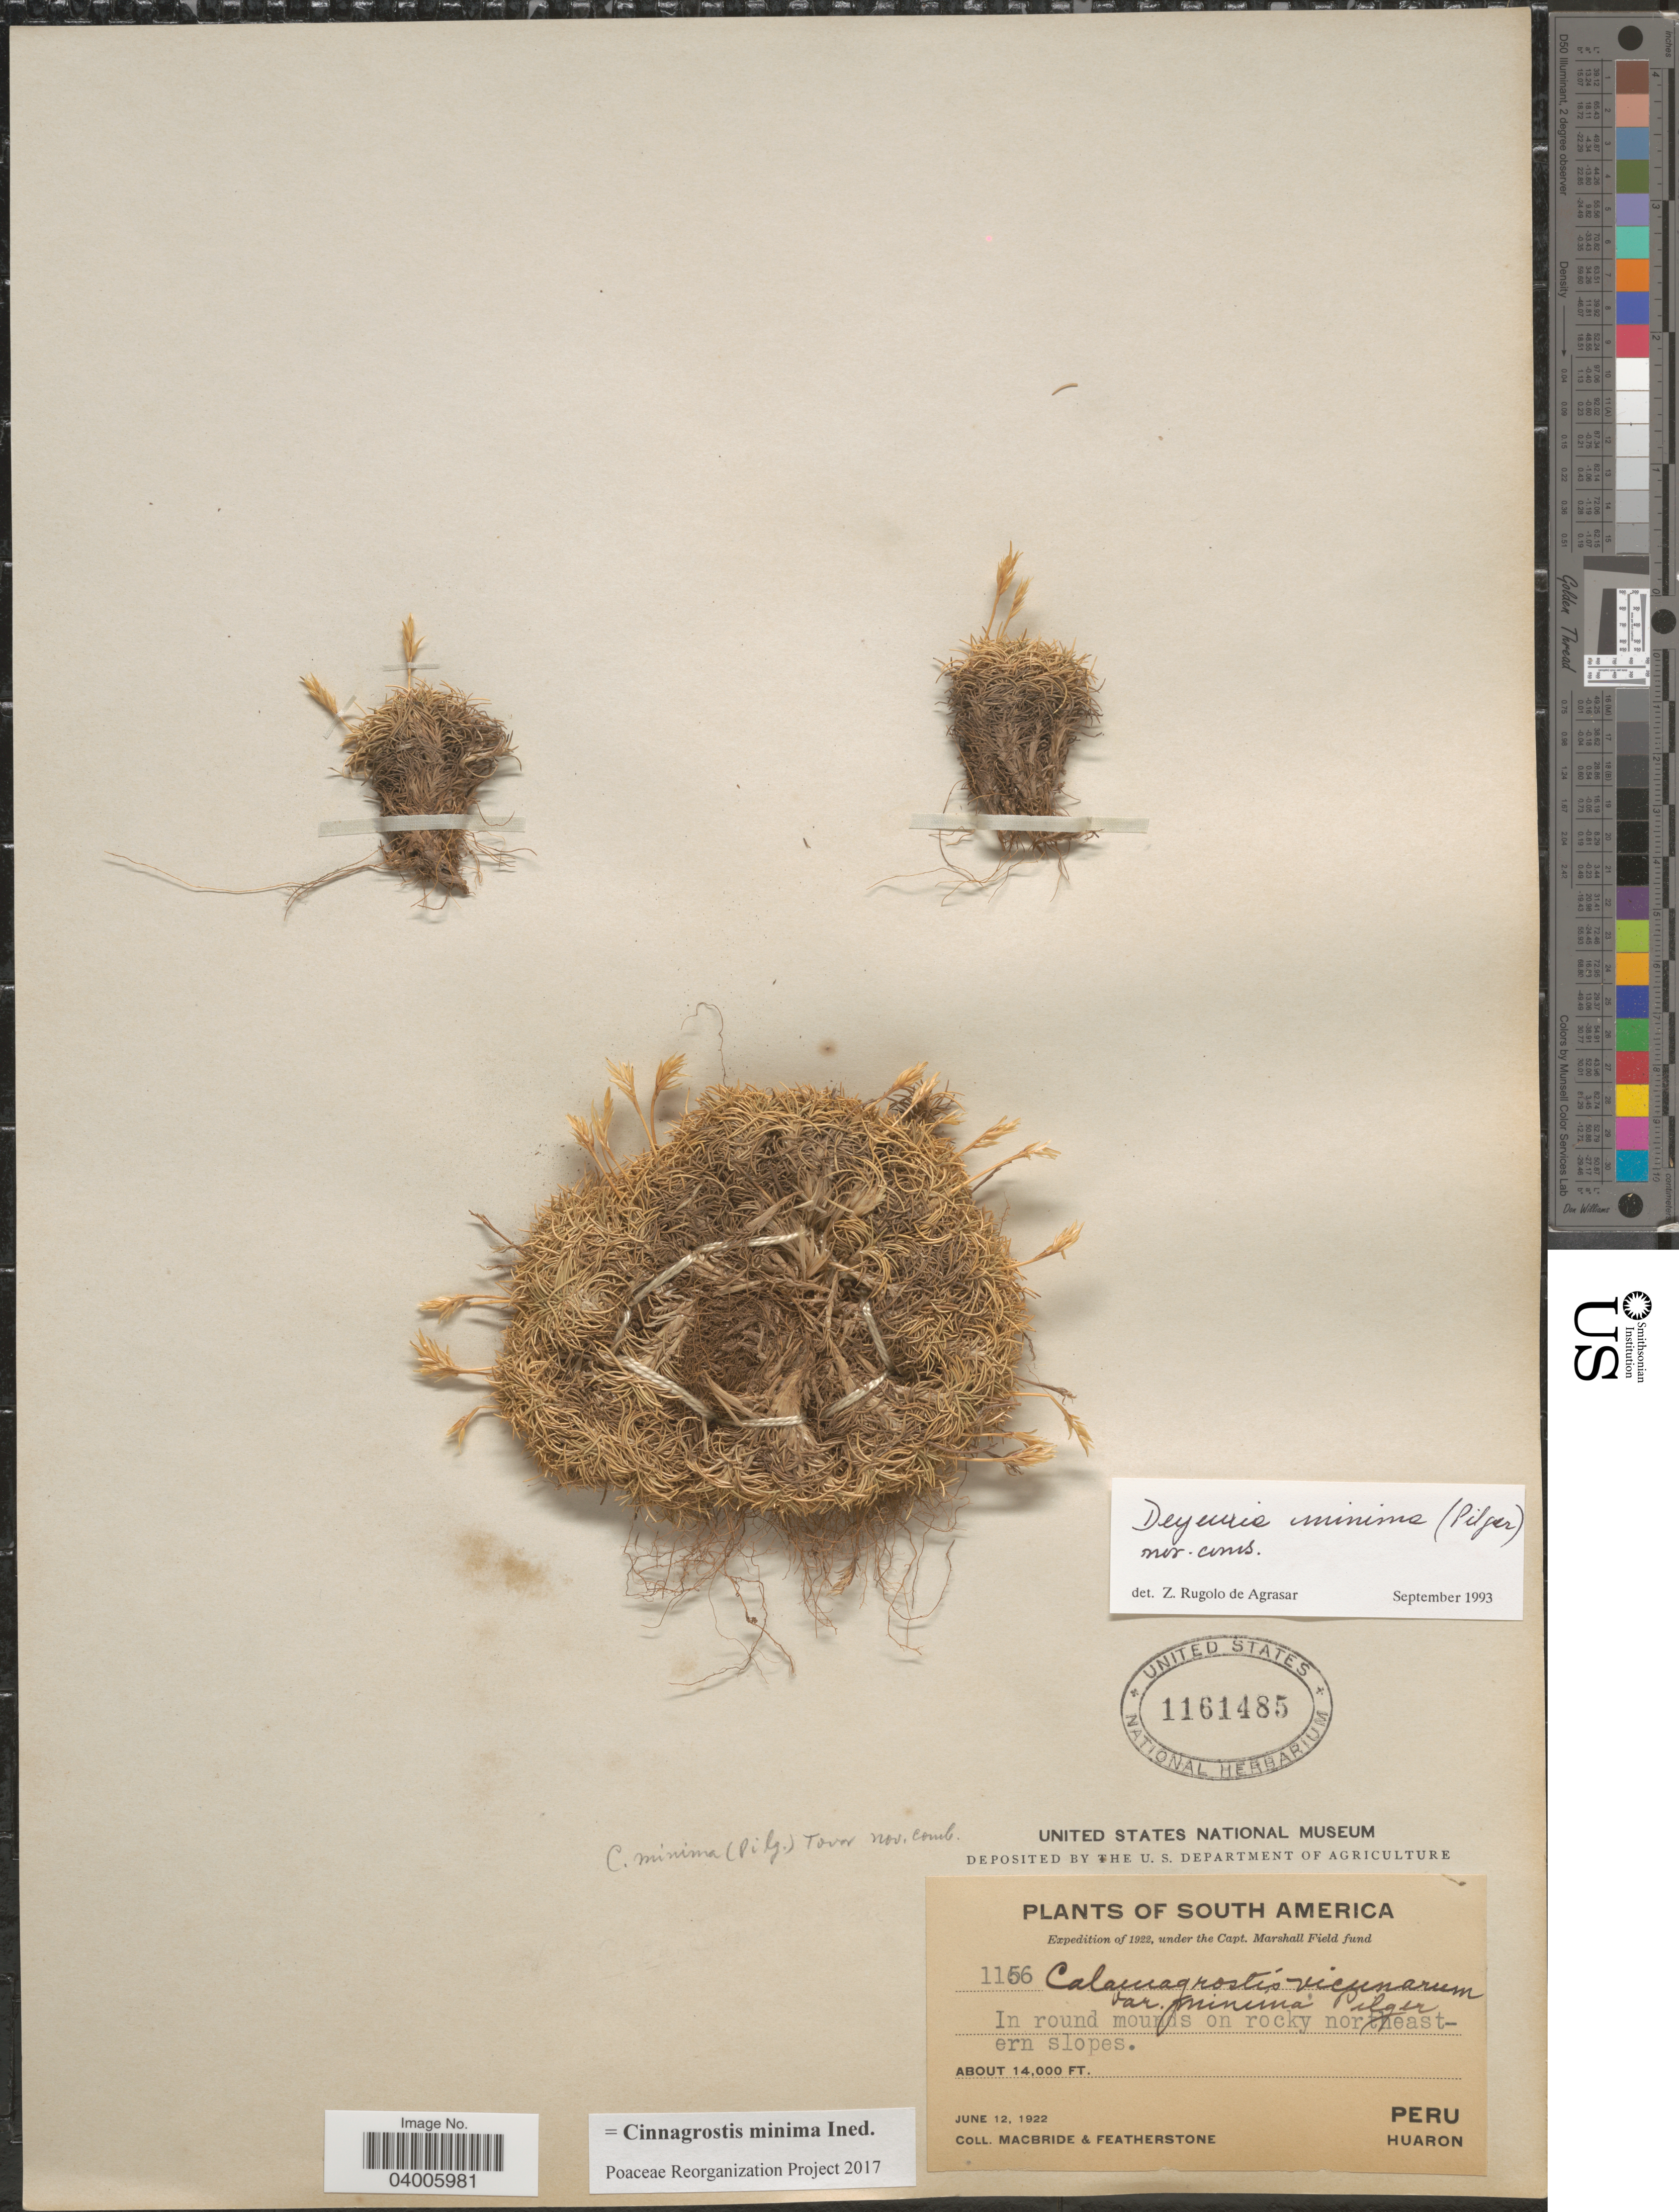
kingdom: Plantae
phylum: Tracheophyta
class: Liliopsida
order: Poales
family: Poaceae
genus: Cinnagrostis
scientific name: Cinnagrostis mollis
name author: (Pilg.) P.M. Peterson et al.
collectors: Macbride, -- & -. Featherstone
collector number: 1156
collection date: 1922-06-12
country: Peru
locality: Huaron.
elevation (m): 4267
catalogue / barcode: US 1161485